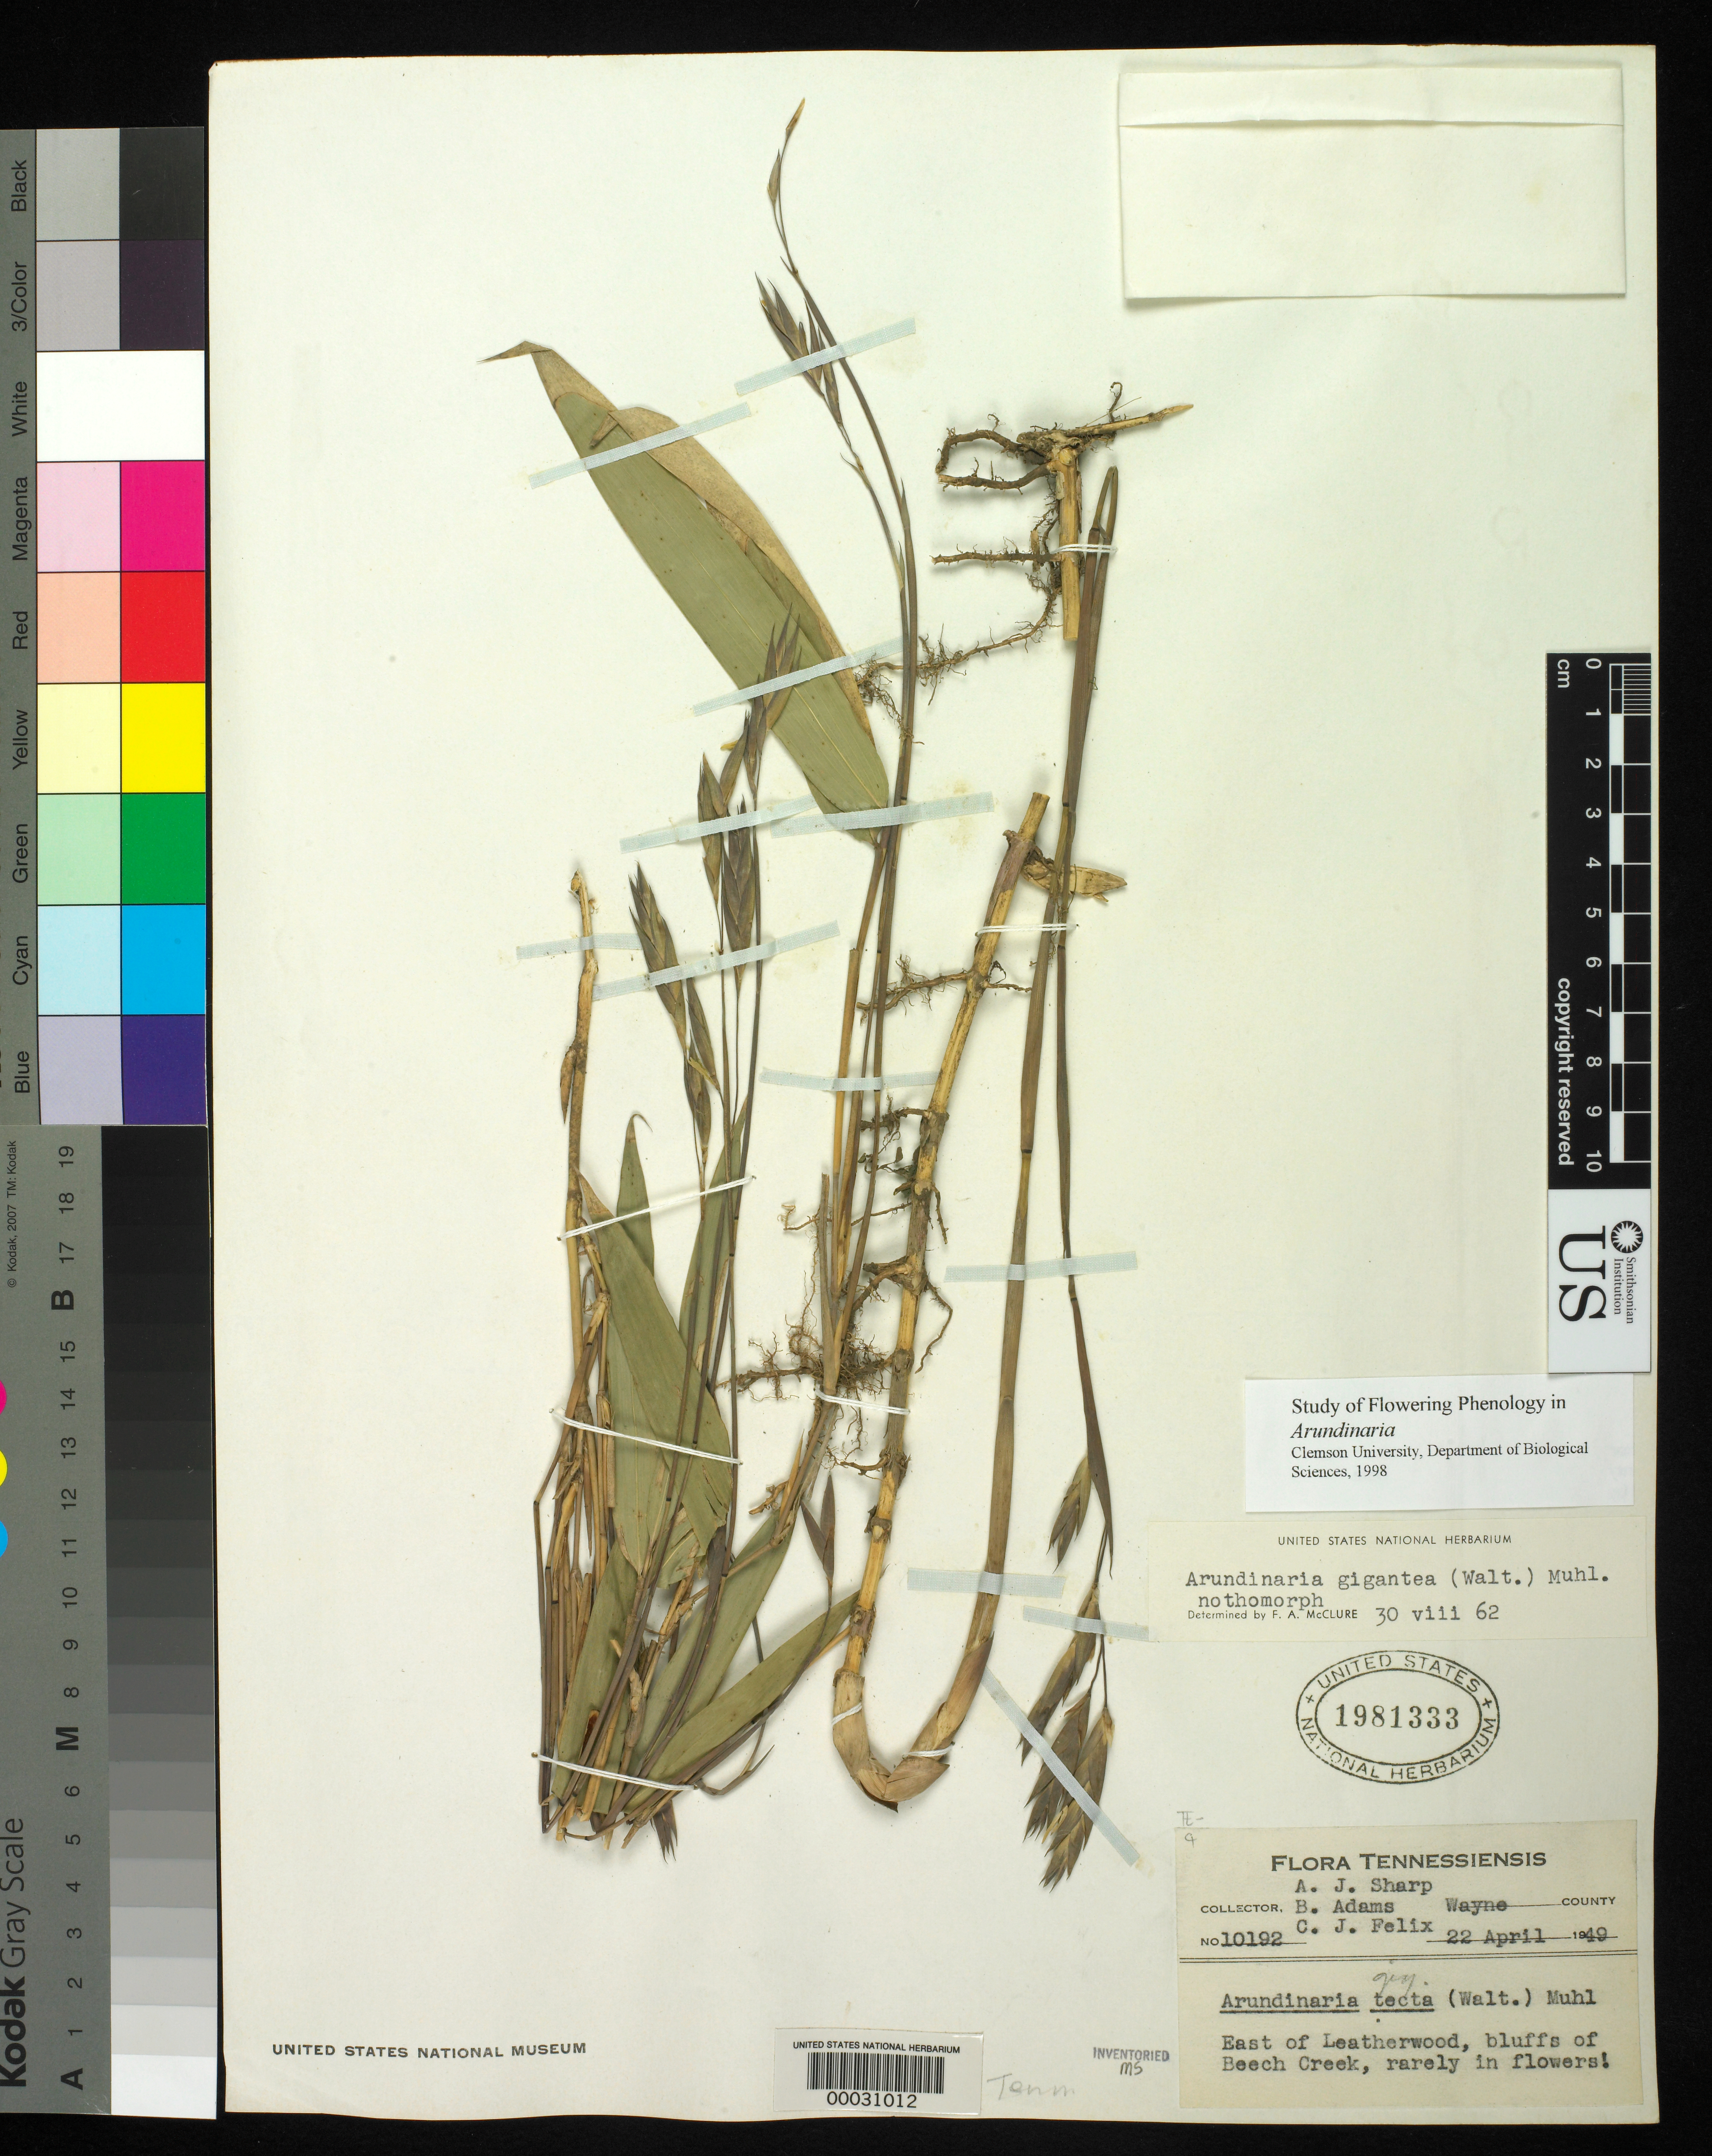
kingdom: Plantae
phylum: Tracheophyta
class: Liliopsida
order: Poales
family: Poaceae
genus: Arundinaria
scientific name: Arundinaria gigantea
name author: (Walter) Muhl.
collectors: A. J. Sharp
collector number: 10192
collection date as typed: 22 Apr 1949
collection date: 1949-04-22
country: United States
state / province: Tennessee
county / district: Wayne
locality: Leatherwood, beech creek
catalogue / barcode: US 1981333